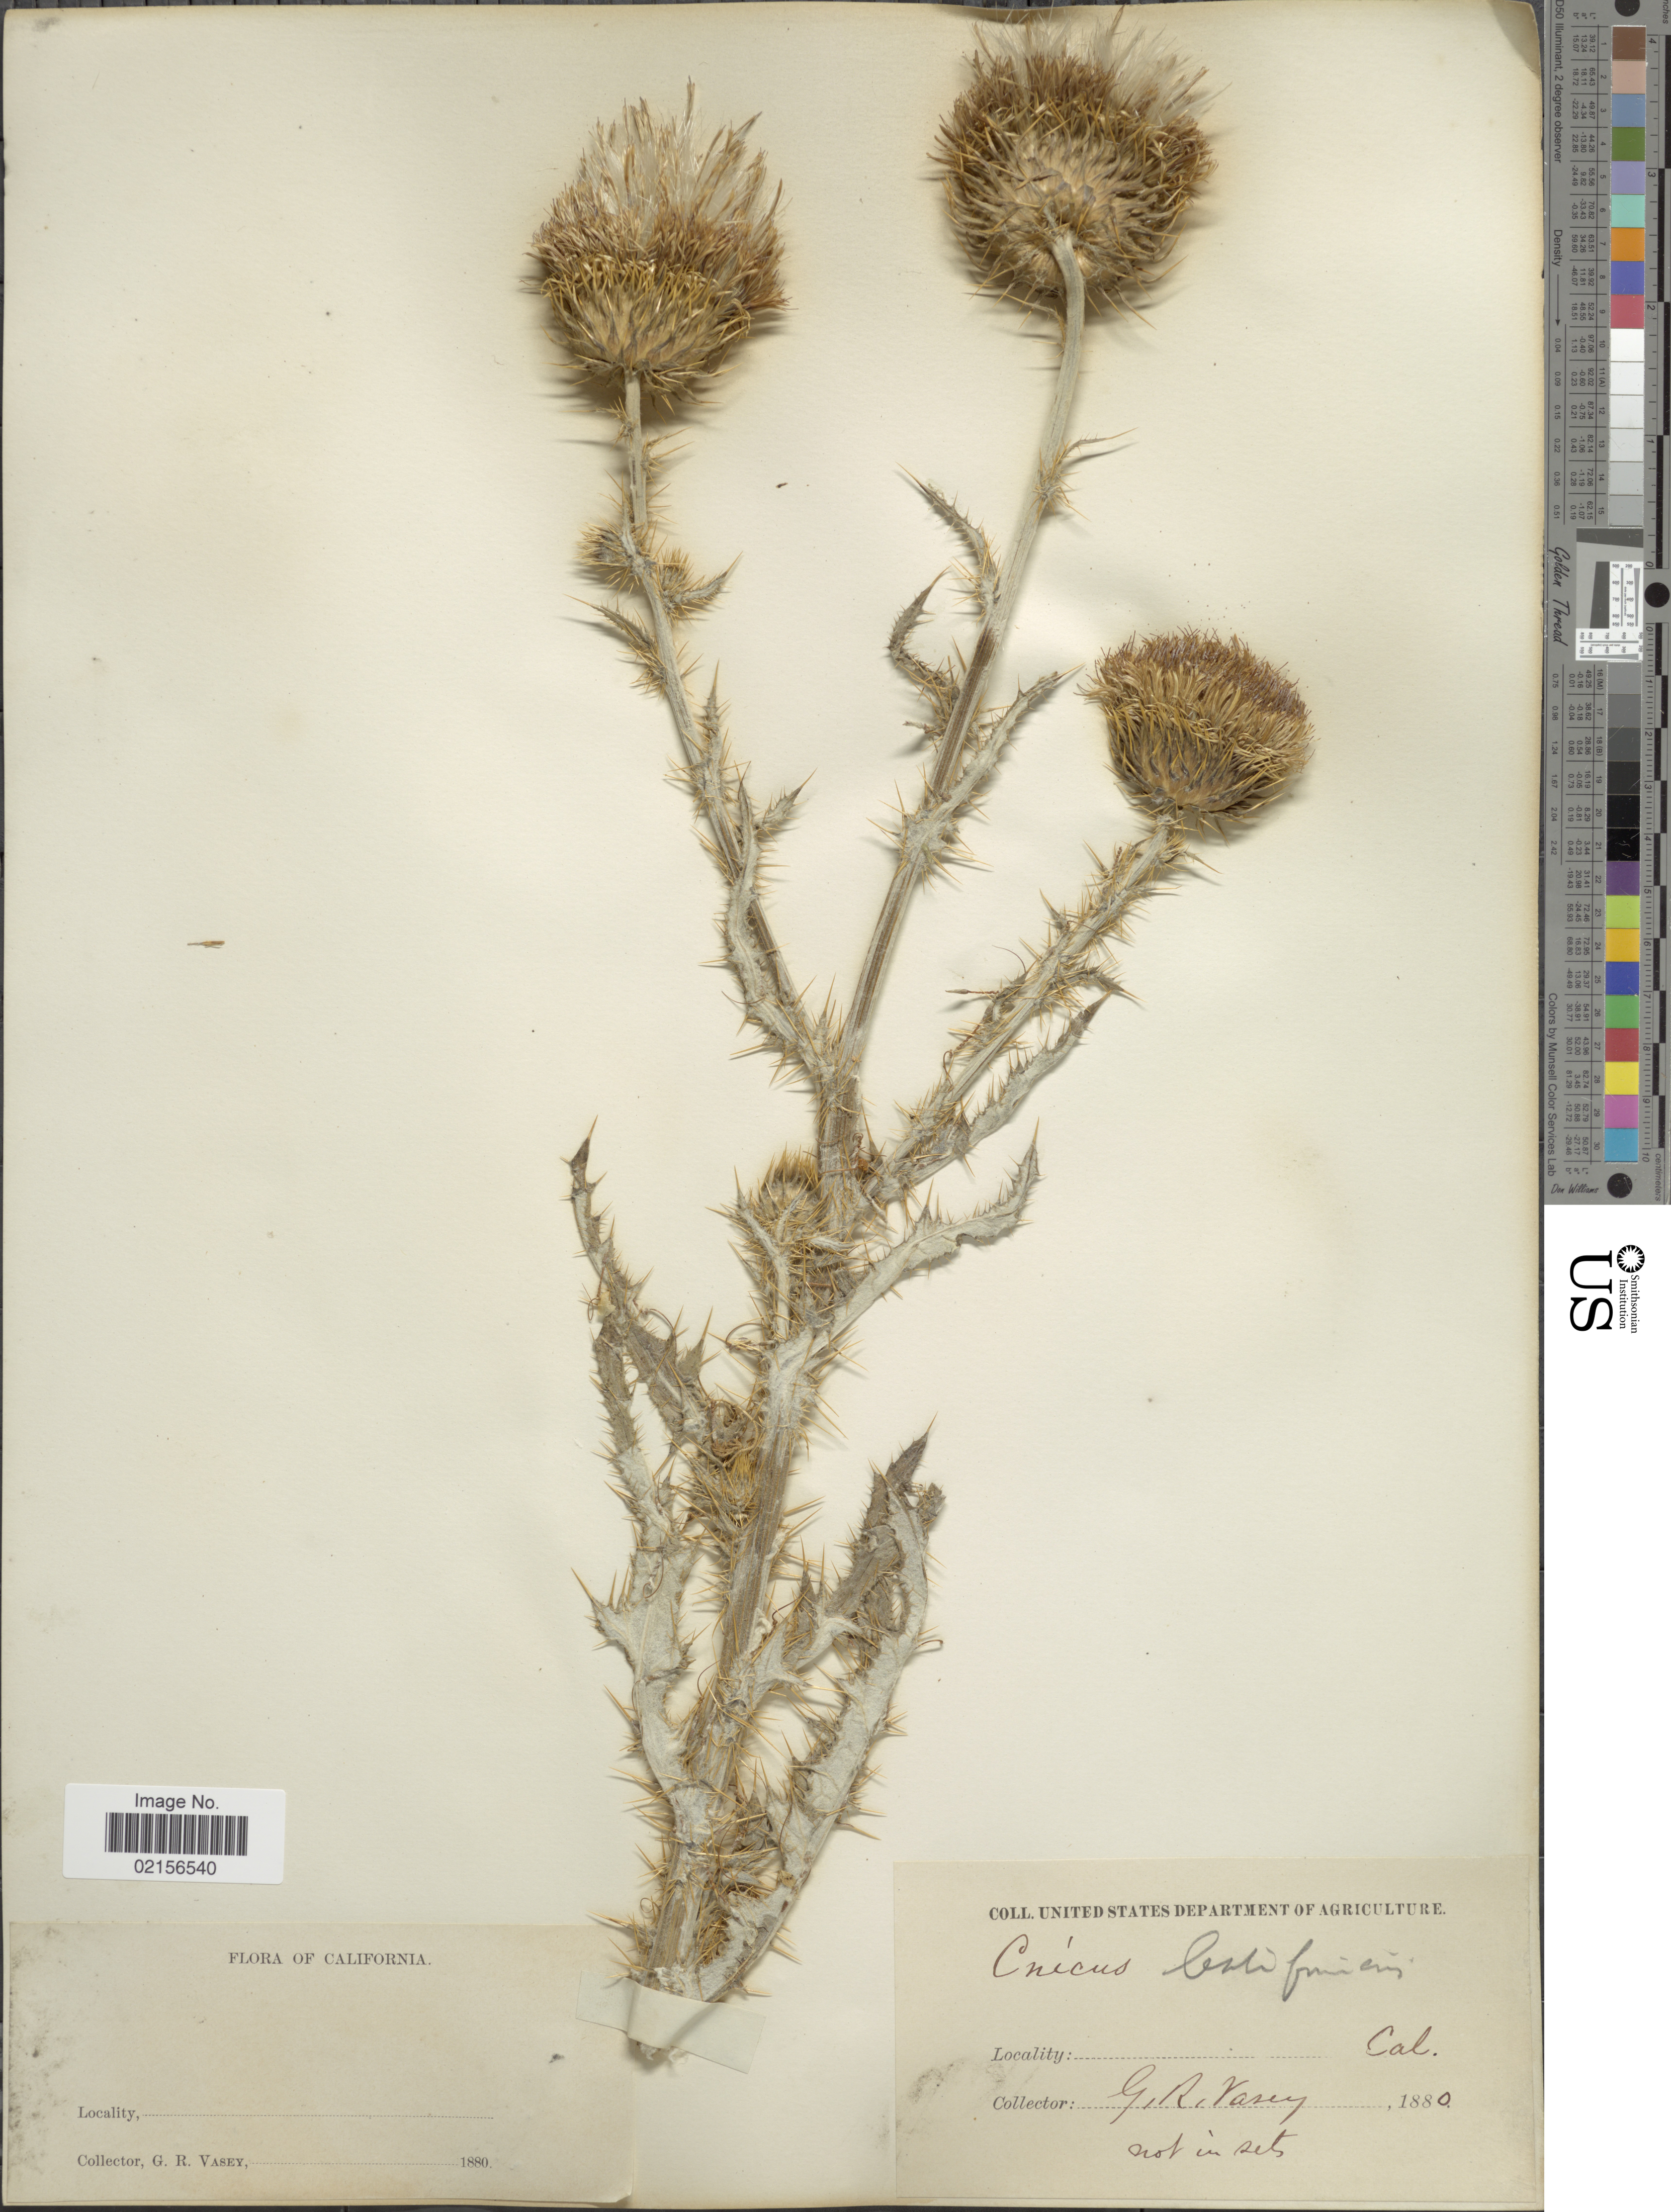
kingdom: Plantae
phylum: Tracheophyta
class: Magnoliopsida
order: Asterales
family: Asteraceae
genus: Cirsium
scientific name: Cirsium occidentale var. californicum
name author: (A. Gray) D.J. Keil & C.E. Turner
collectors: G. R. Vasey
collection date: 1880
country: United States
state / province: California